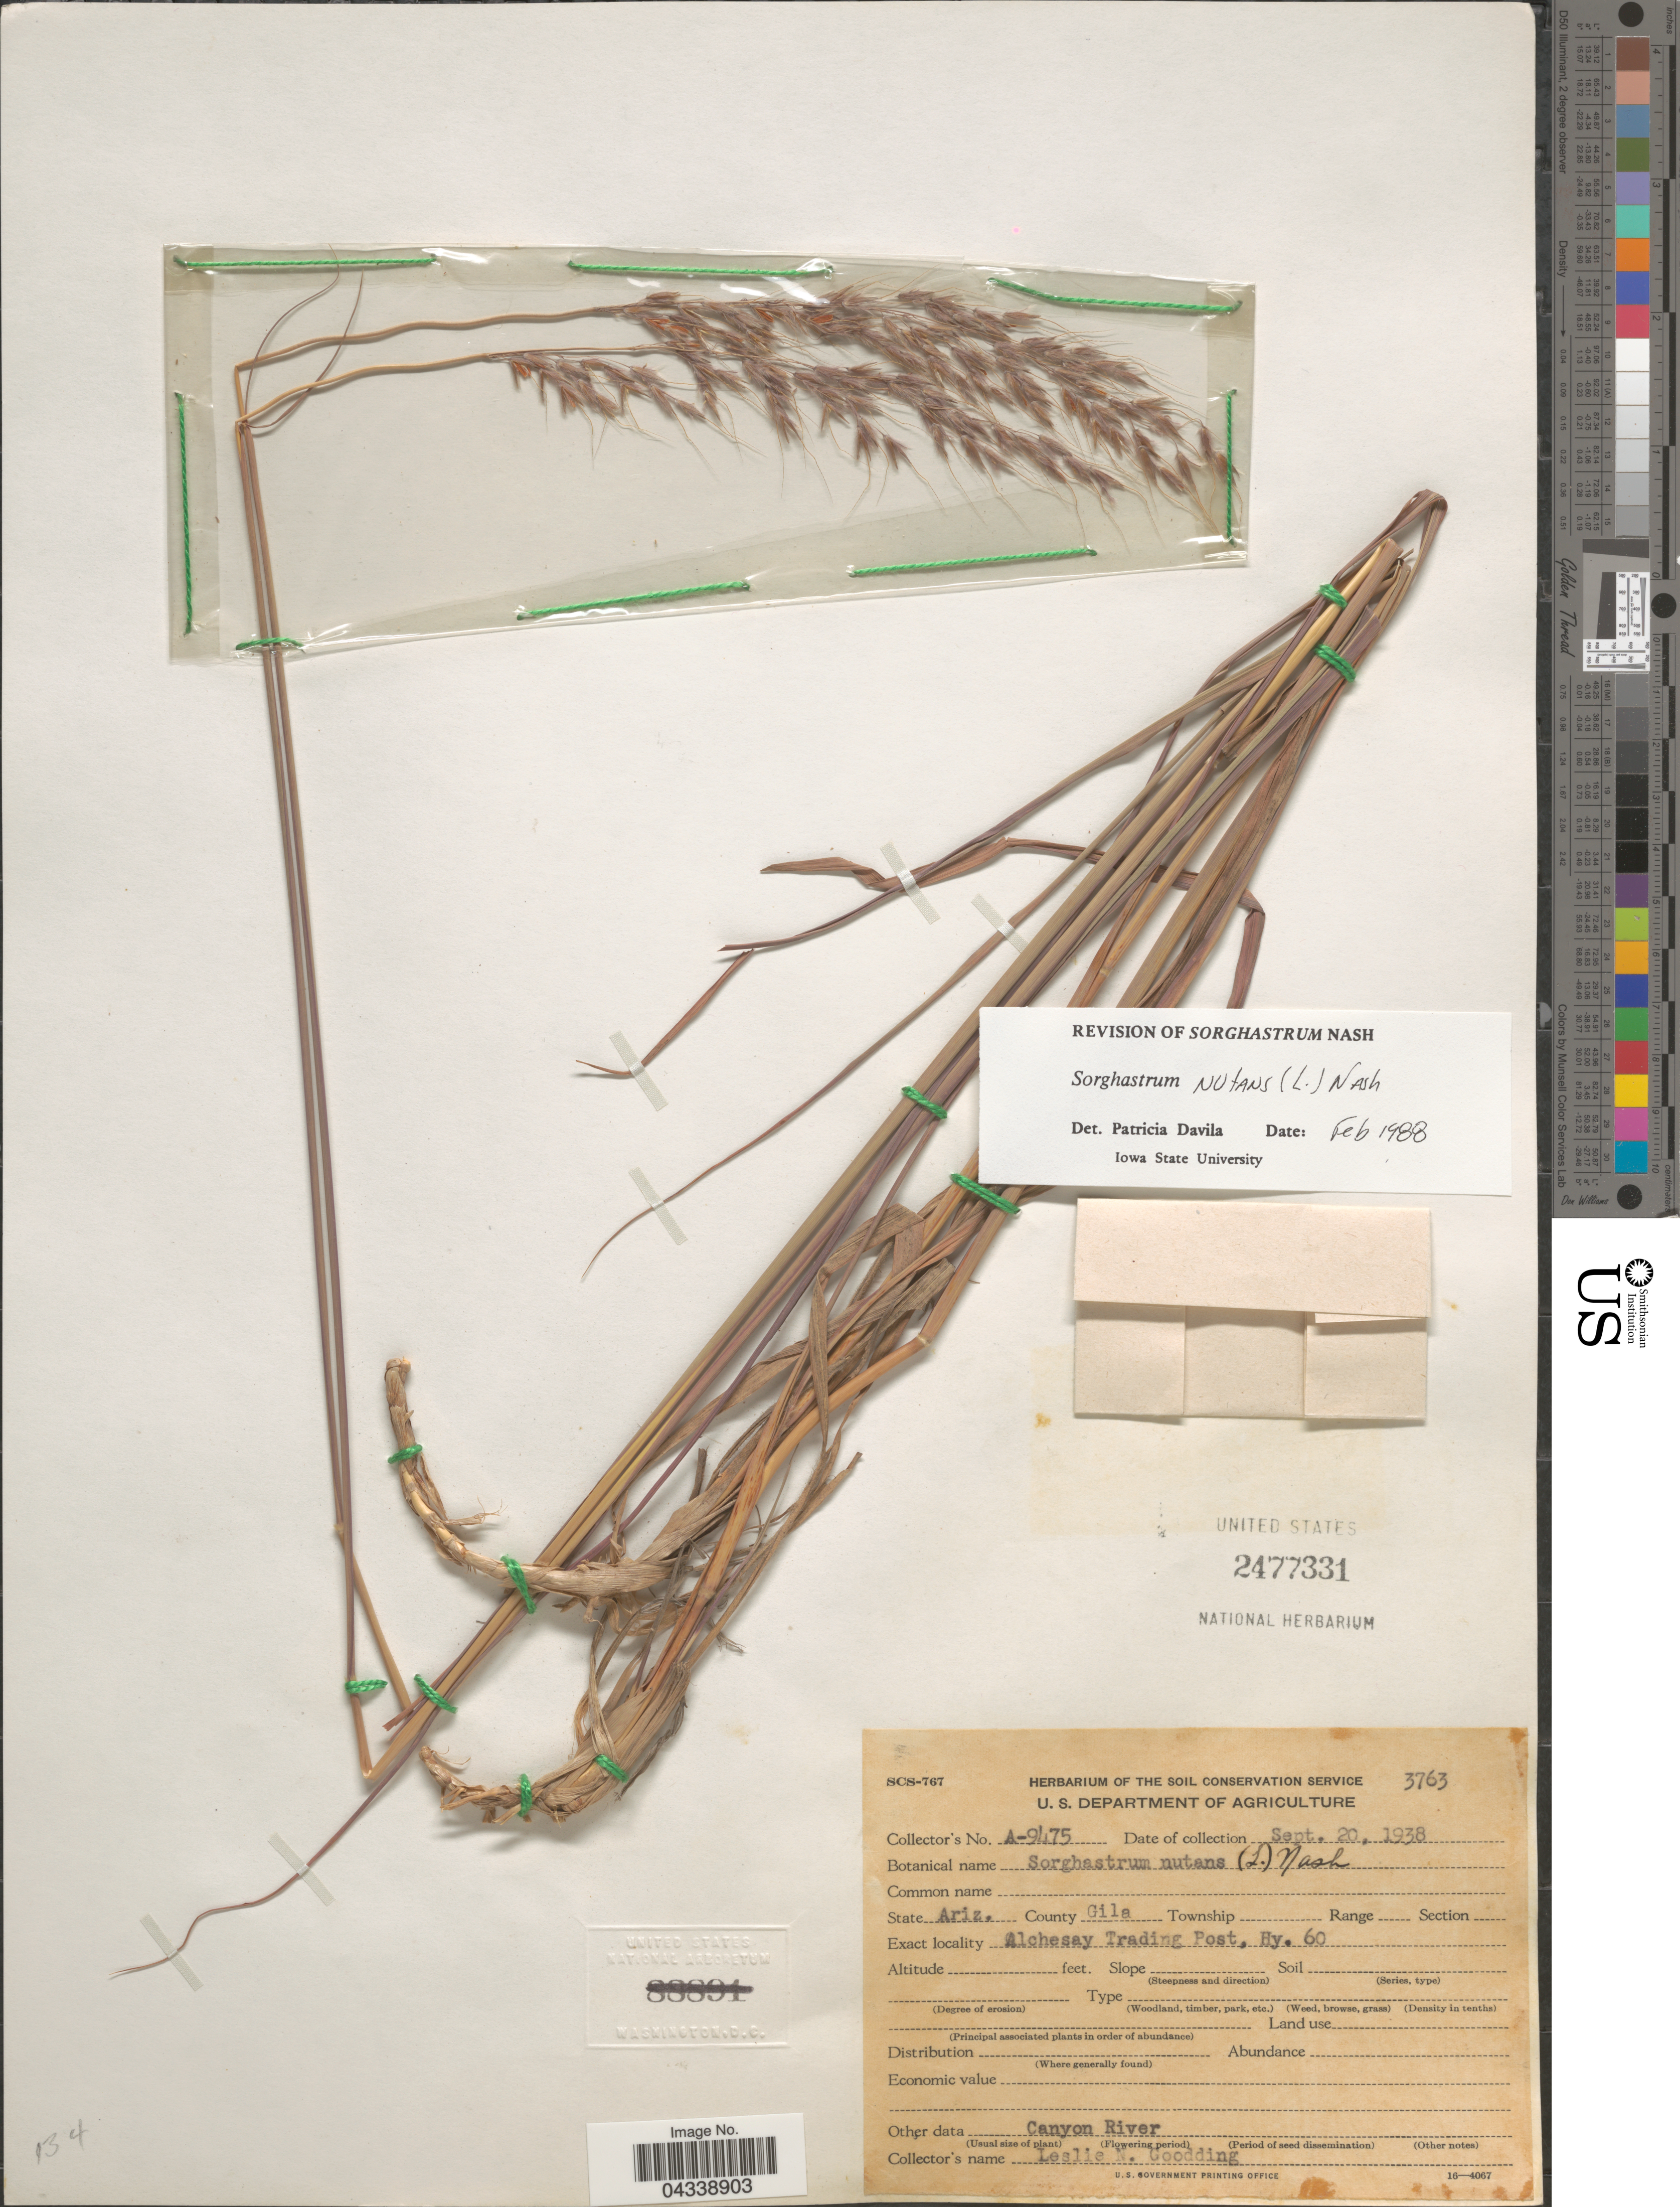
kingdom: Plantae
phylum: Tracheophyta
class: Liliopsida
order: Poales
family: Poaceae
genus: Sorghastrum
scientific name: Sorghastrum nutans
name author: (L.) Nash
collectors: L. N. Goodding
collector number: A-9475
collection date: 1938-09-20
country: United States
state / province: Arizona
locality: County Gila. Alchesay Trading Post, Hy. 60. Canyon River.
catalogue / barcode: US 2477331